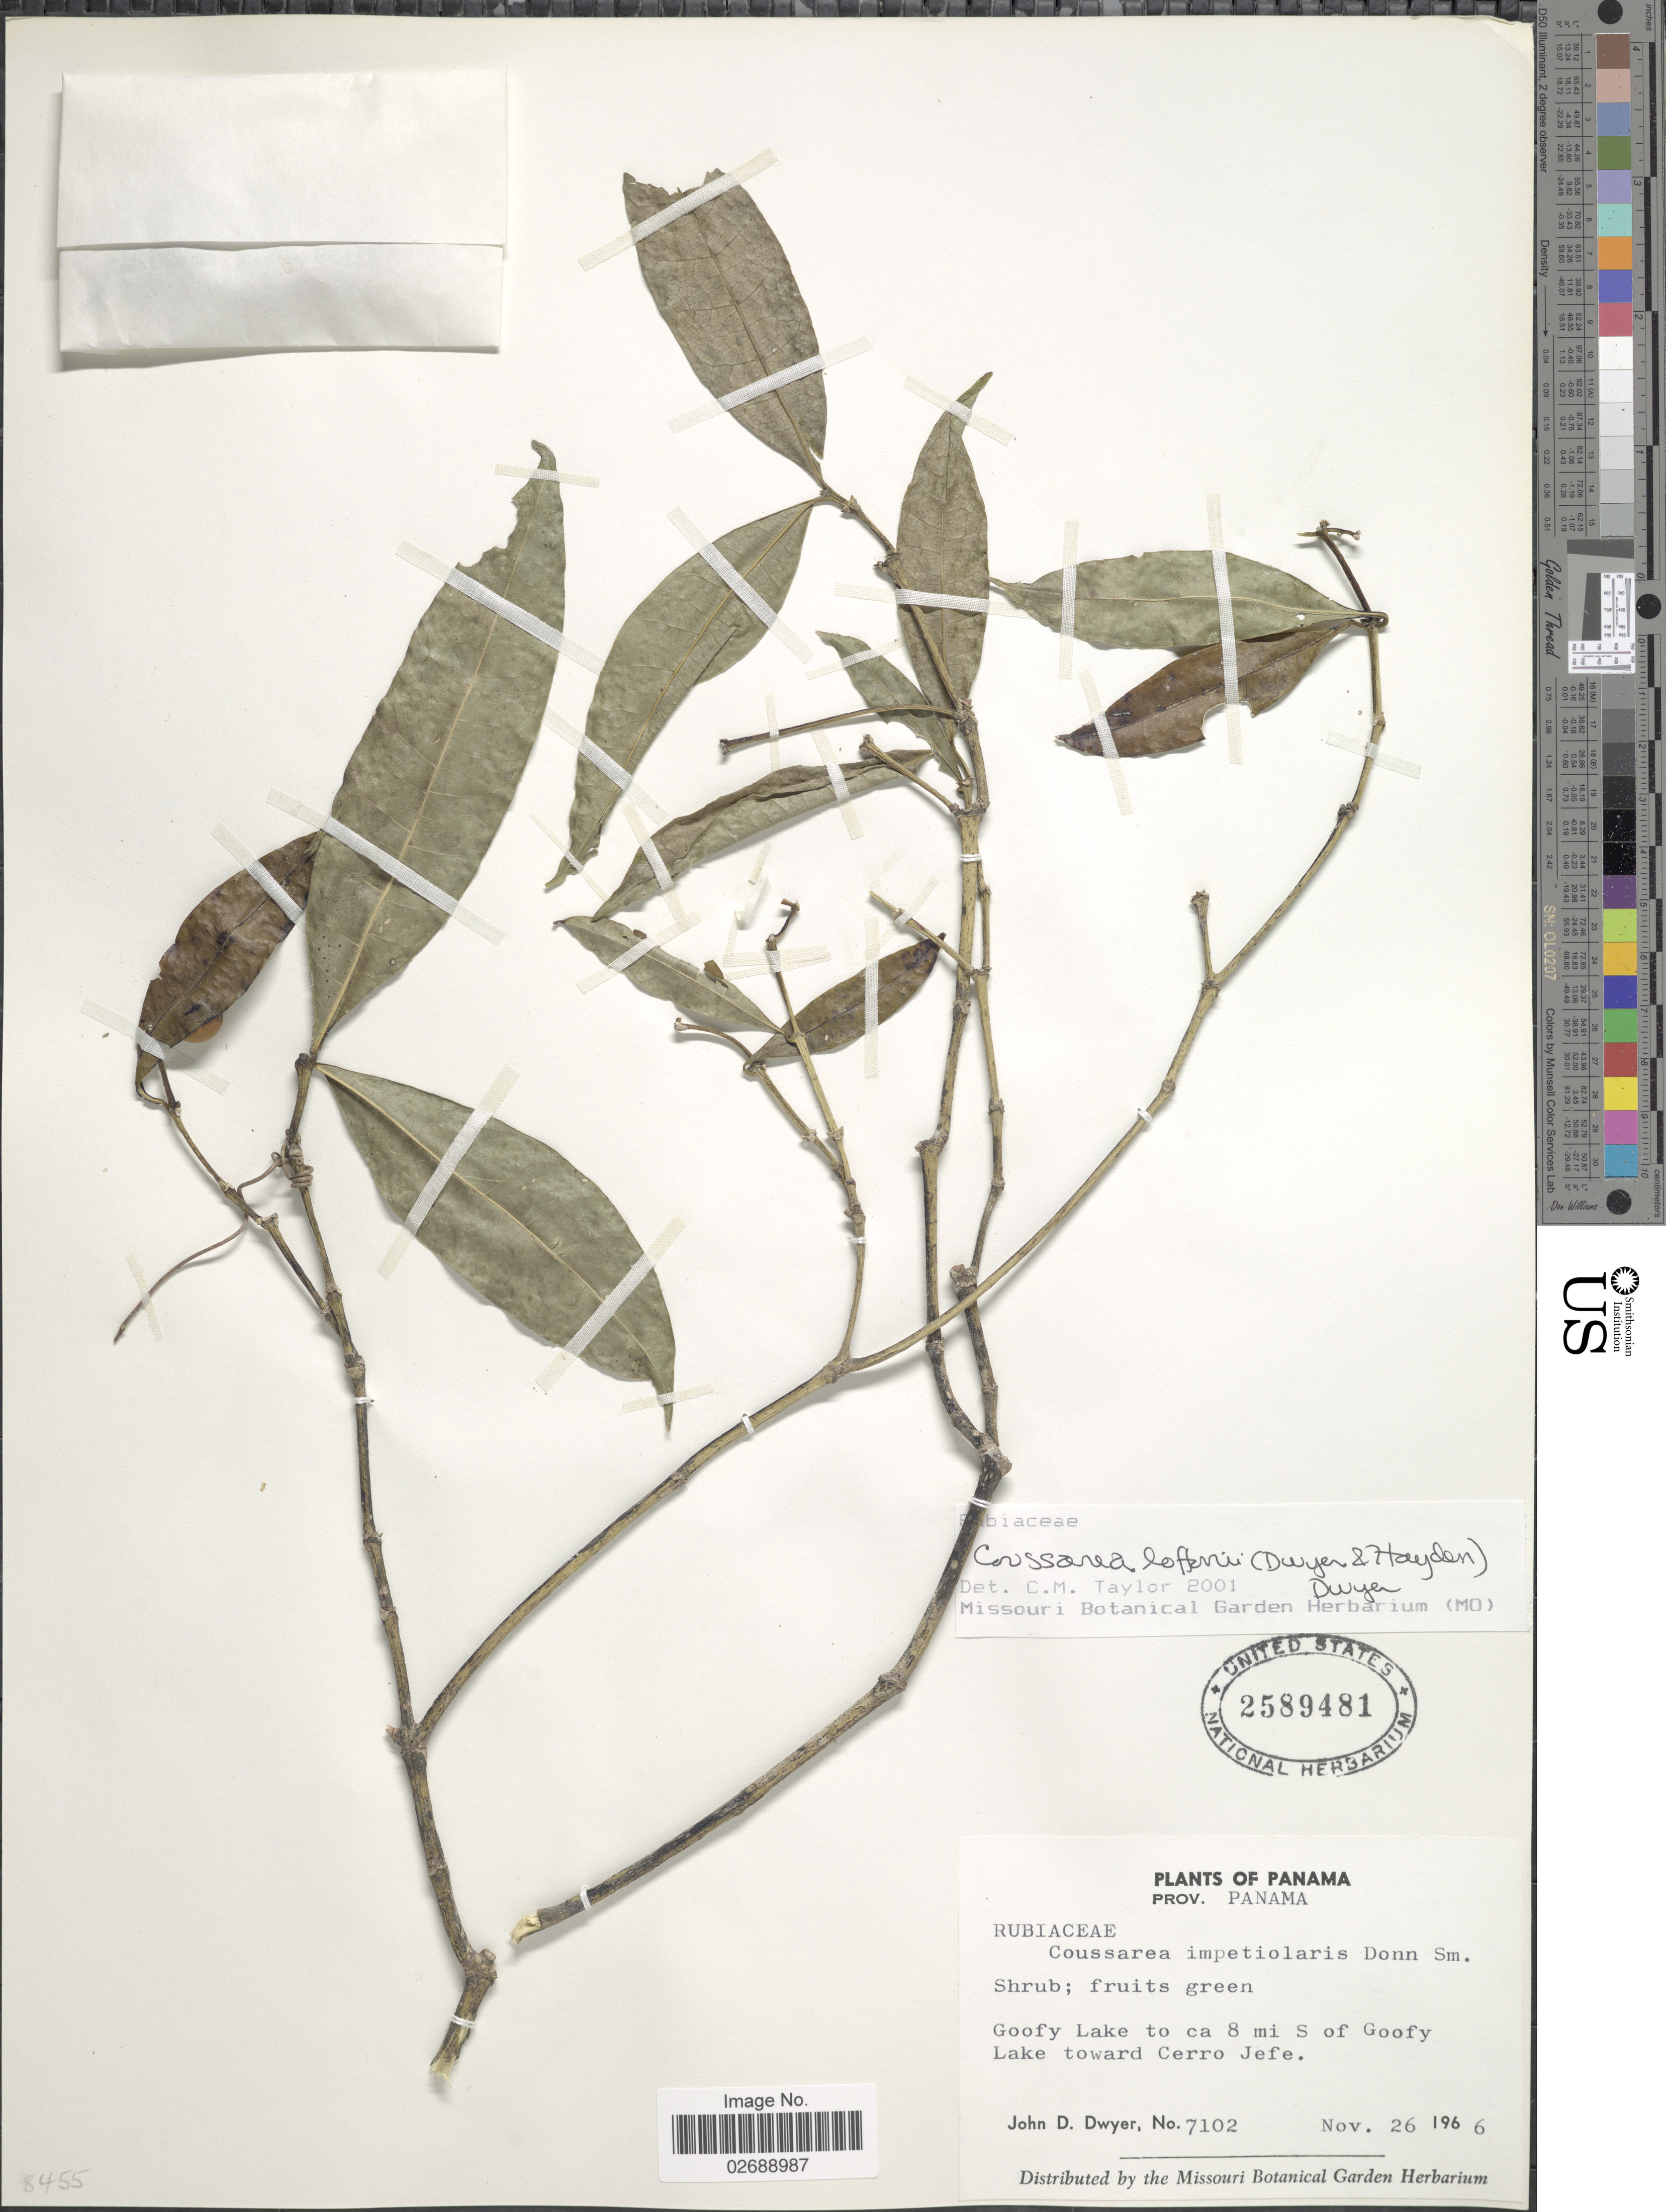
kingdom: Plantae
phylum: Tracheophyta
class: Magnoliopsida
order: Gentianales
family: Rubiaceae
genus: Coussarea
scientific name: Coussarea loftonii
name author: (Dwyer & M.V. Hayden) Dwyer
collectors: J. D. Dwyer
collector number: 7102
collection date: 1966-11-26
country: Panama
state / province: Panamá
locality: Goofy Lake to ca 8 mi S of Goofy Lake toward Cerro Jefe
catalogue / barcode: US 2589481